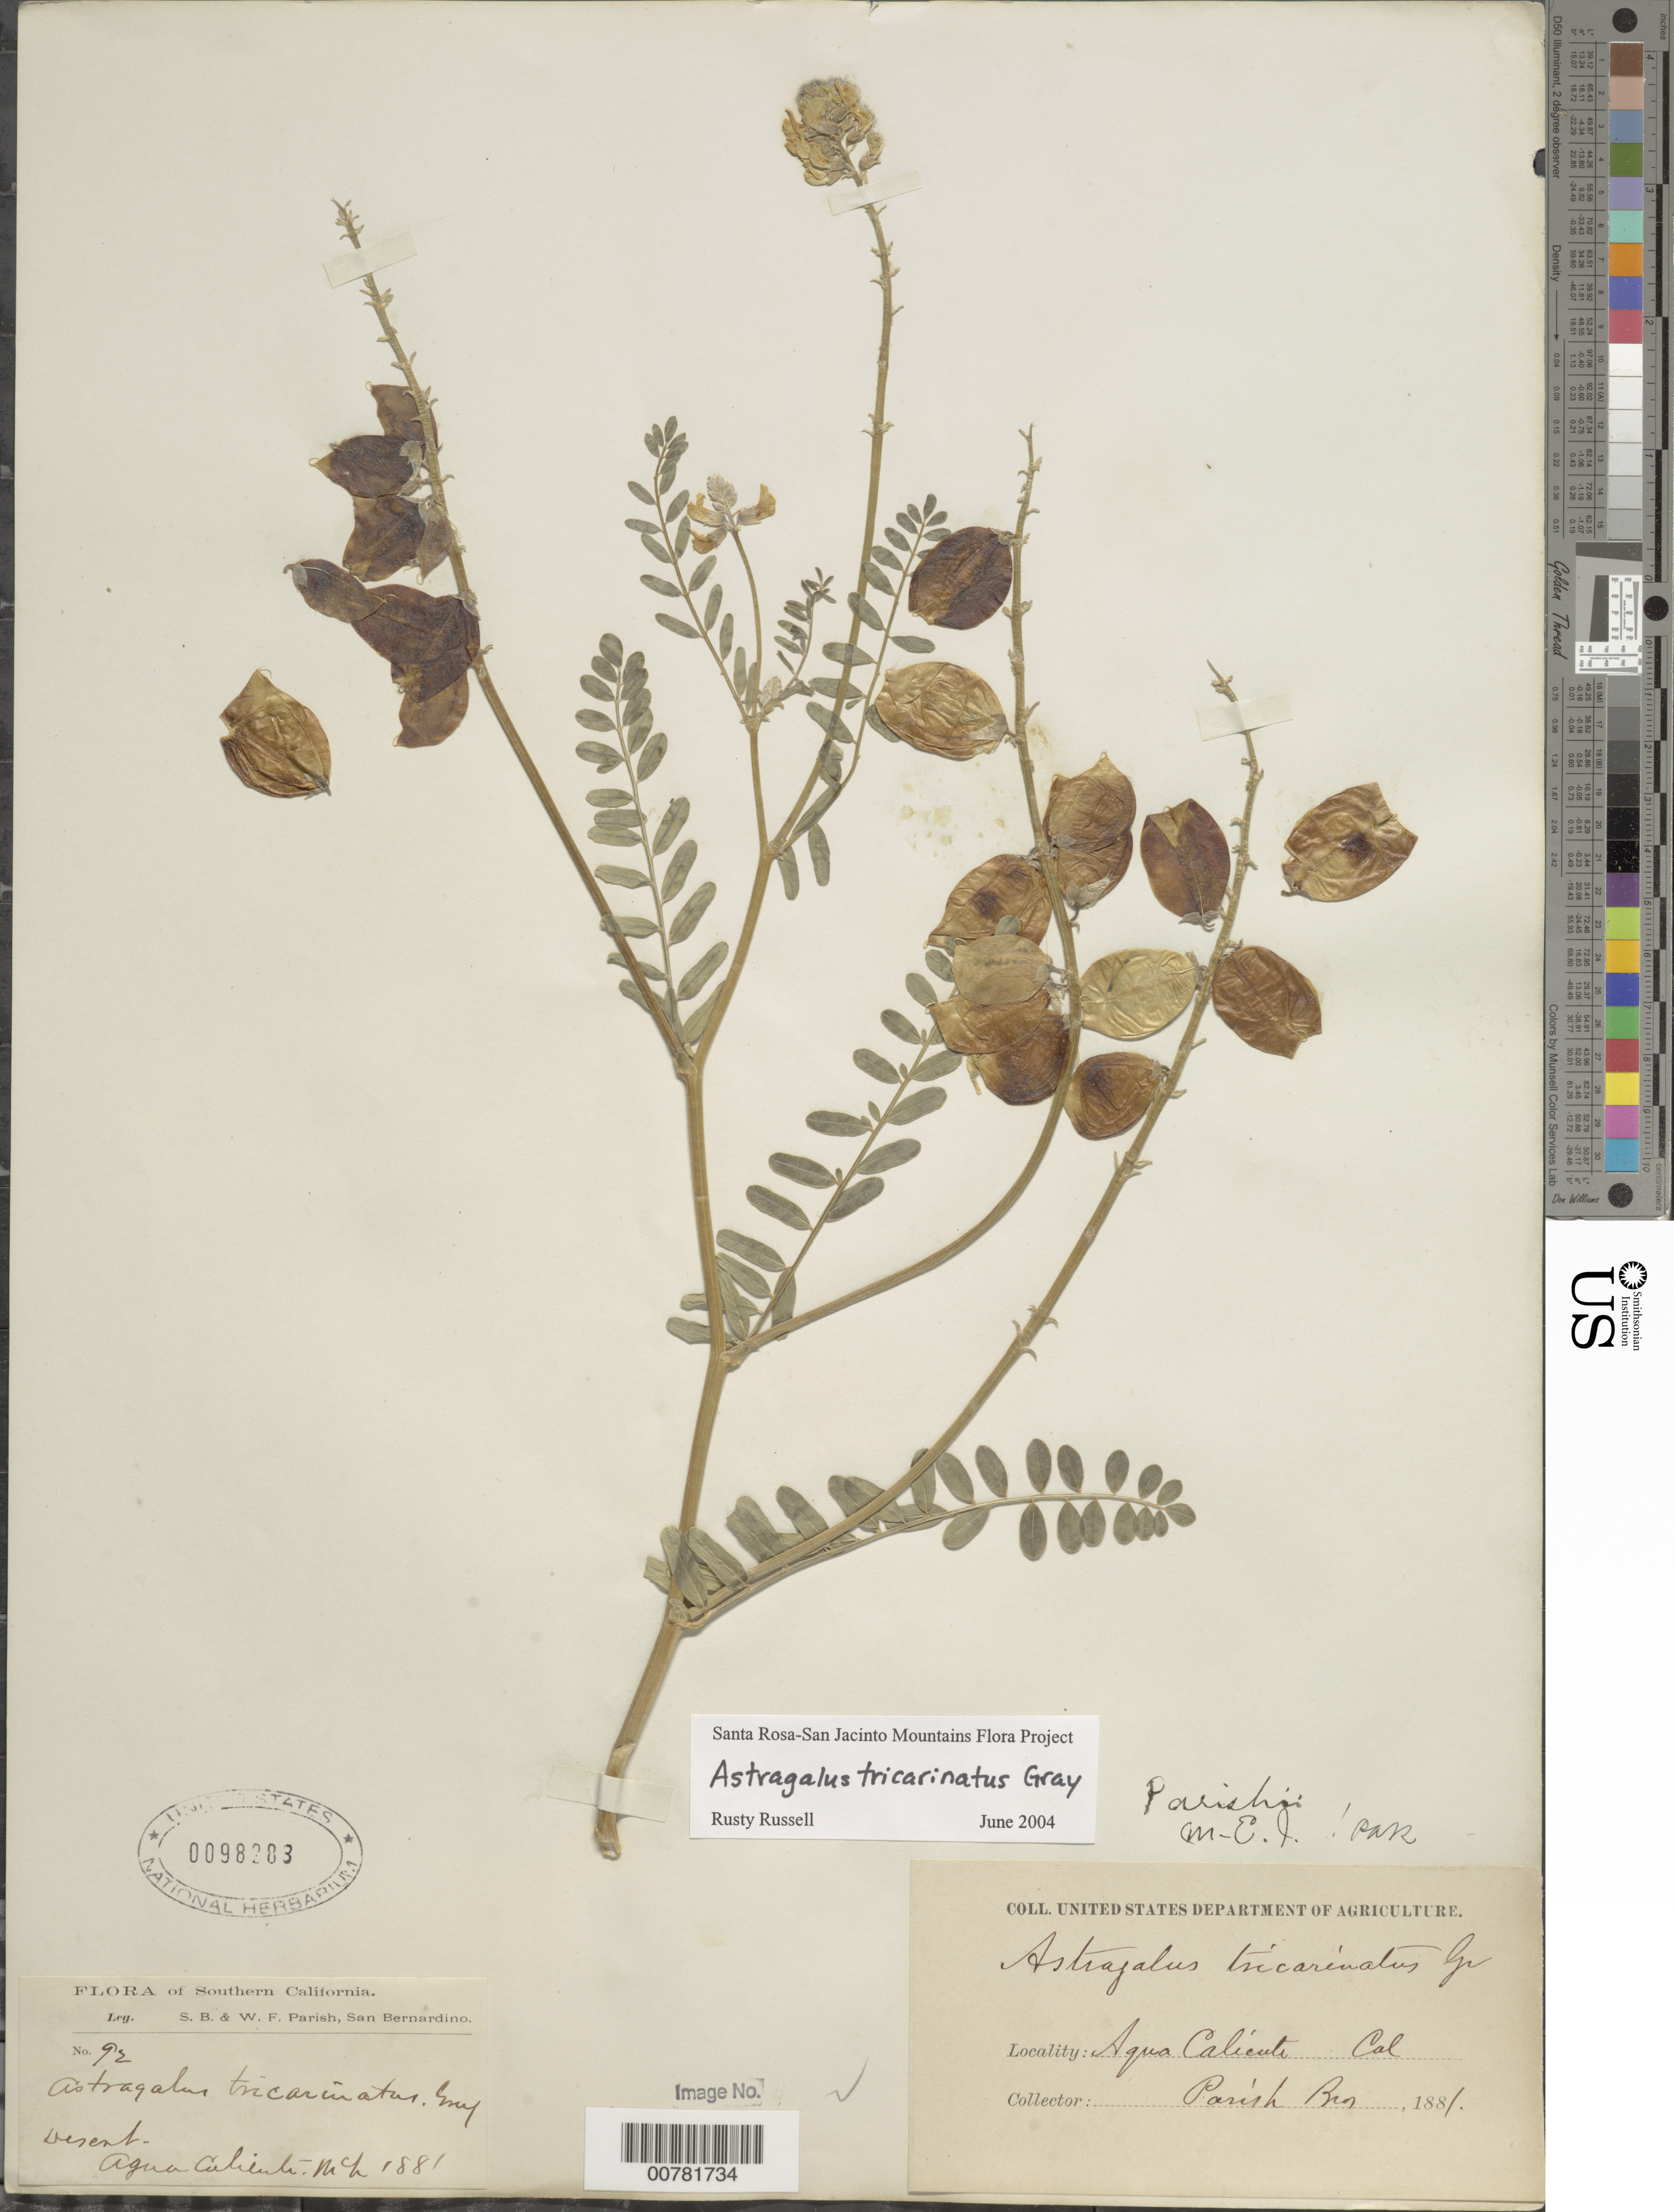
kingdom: Plantae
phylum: Tracheophyta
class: Magnoliopsida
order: Fabales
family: Fabaceae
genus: Astragalus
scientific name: Astragalus tricarinatus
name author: A. Gray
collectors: S. B. Parish & W. F. Parish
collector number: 92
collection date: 1881-03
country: United States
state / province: California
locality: Southern California. Agua Caliente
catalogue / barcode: US 98203